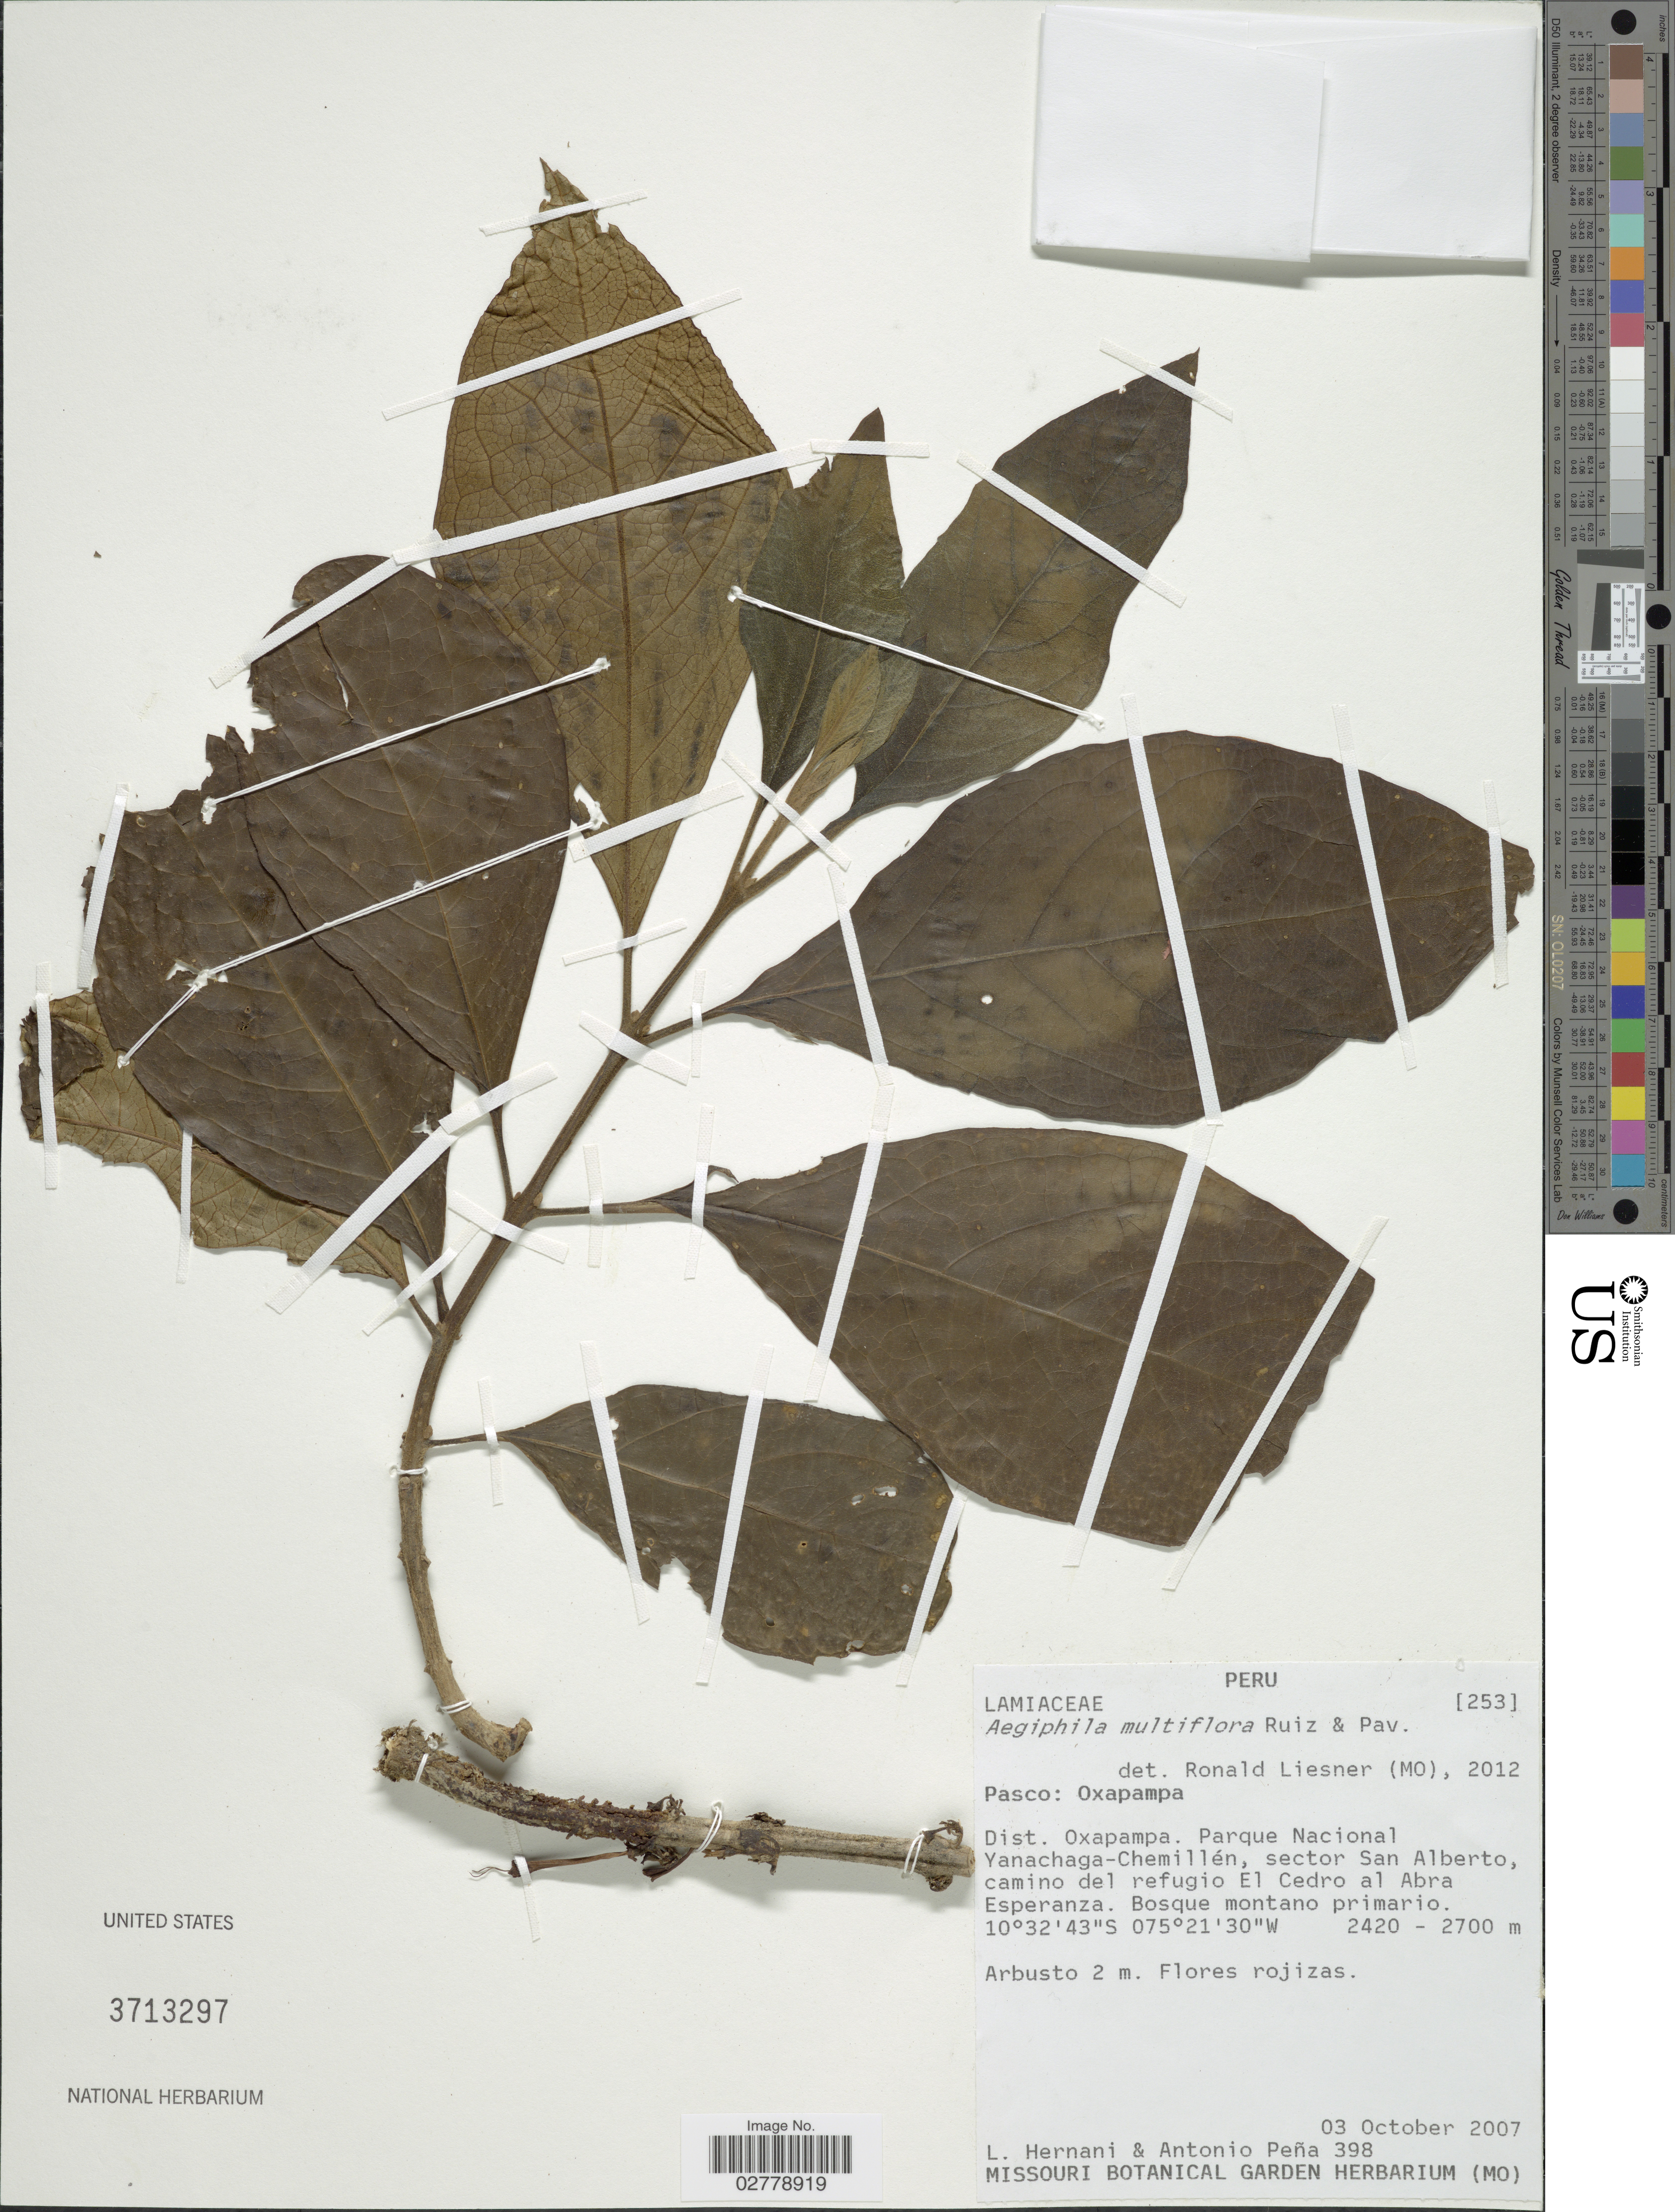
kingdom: Plantae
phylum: Tracheophyta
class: Magnoliopsida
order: Lamiales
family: Lamiaceae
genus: Aegiphila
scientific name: Aegiphila multiflora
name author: Ruiz & Pav.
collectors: L. Hernani & A. Peña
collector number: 398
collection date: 2007-10-03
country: Peru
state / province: Pasco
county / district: Oxapampa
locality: Parque Nacional Yanachaga-Chemillén, sector San Alberto, camino del refugio El Cedro al Albra Esperanza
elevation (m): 2420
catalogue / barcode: US 3713297